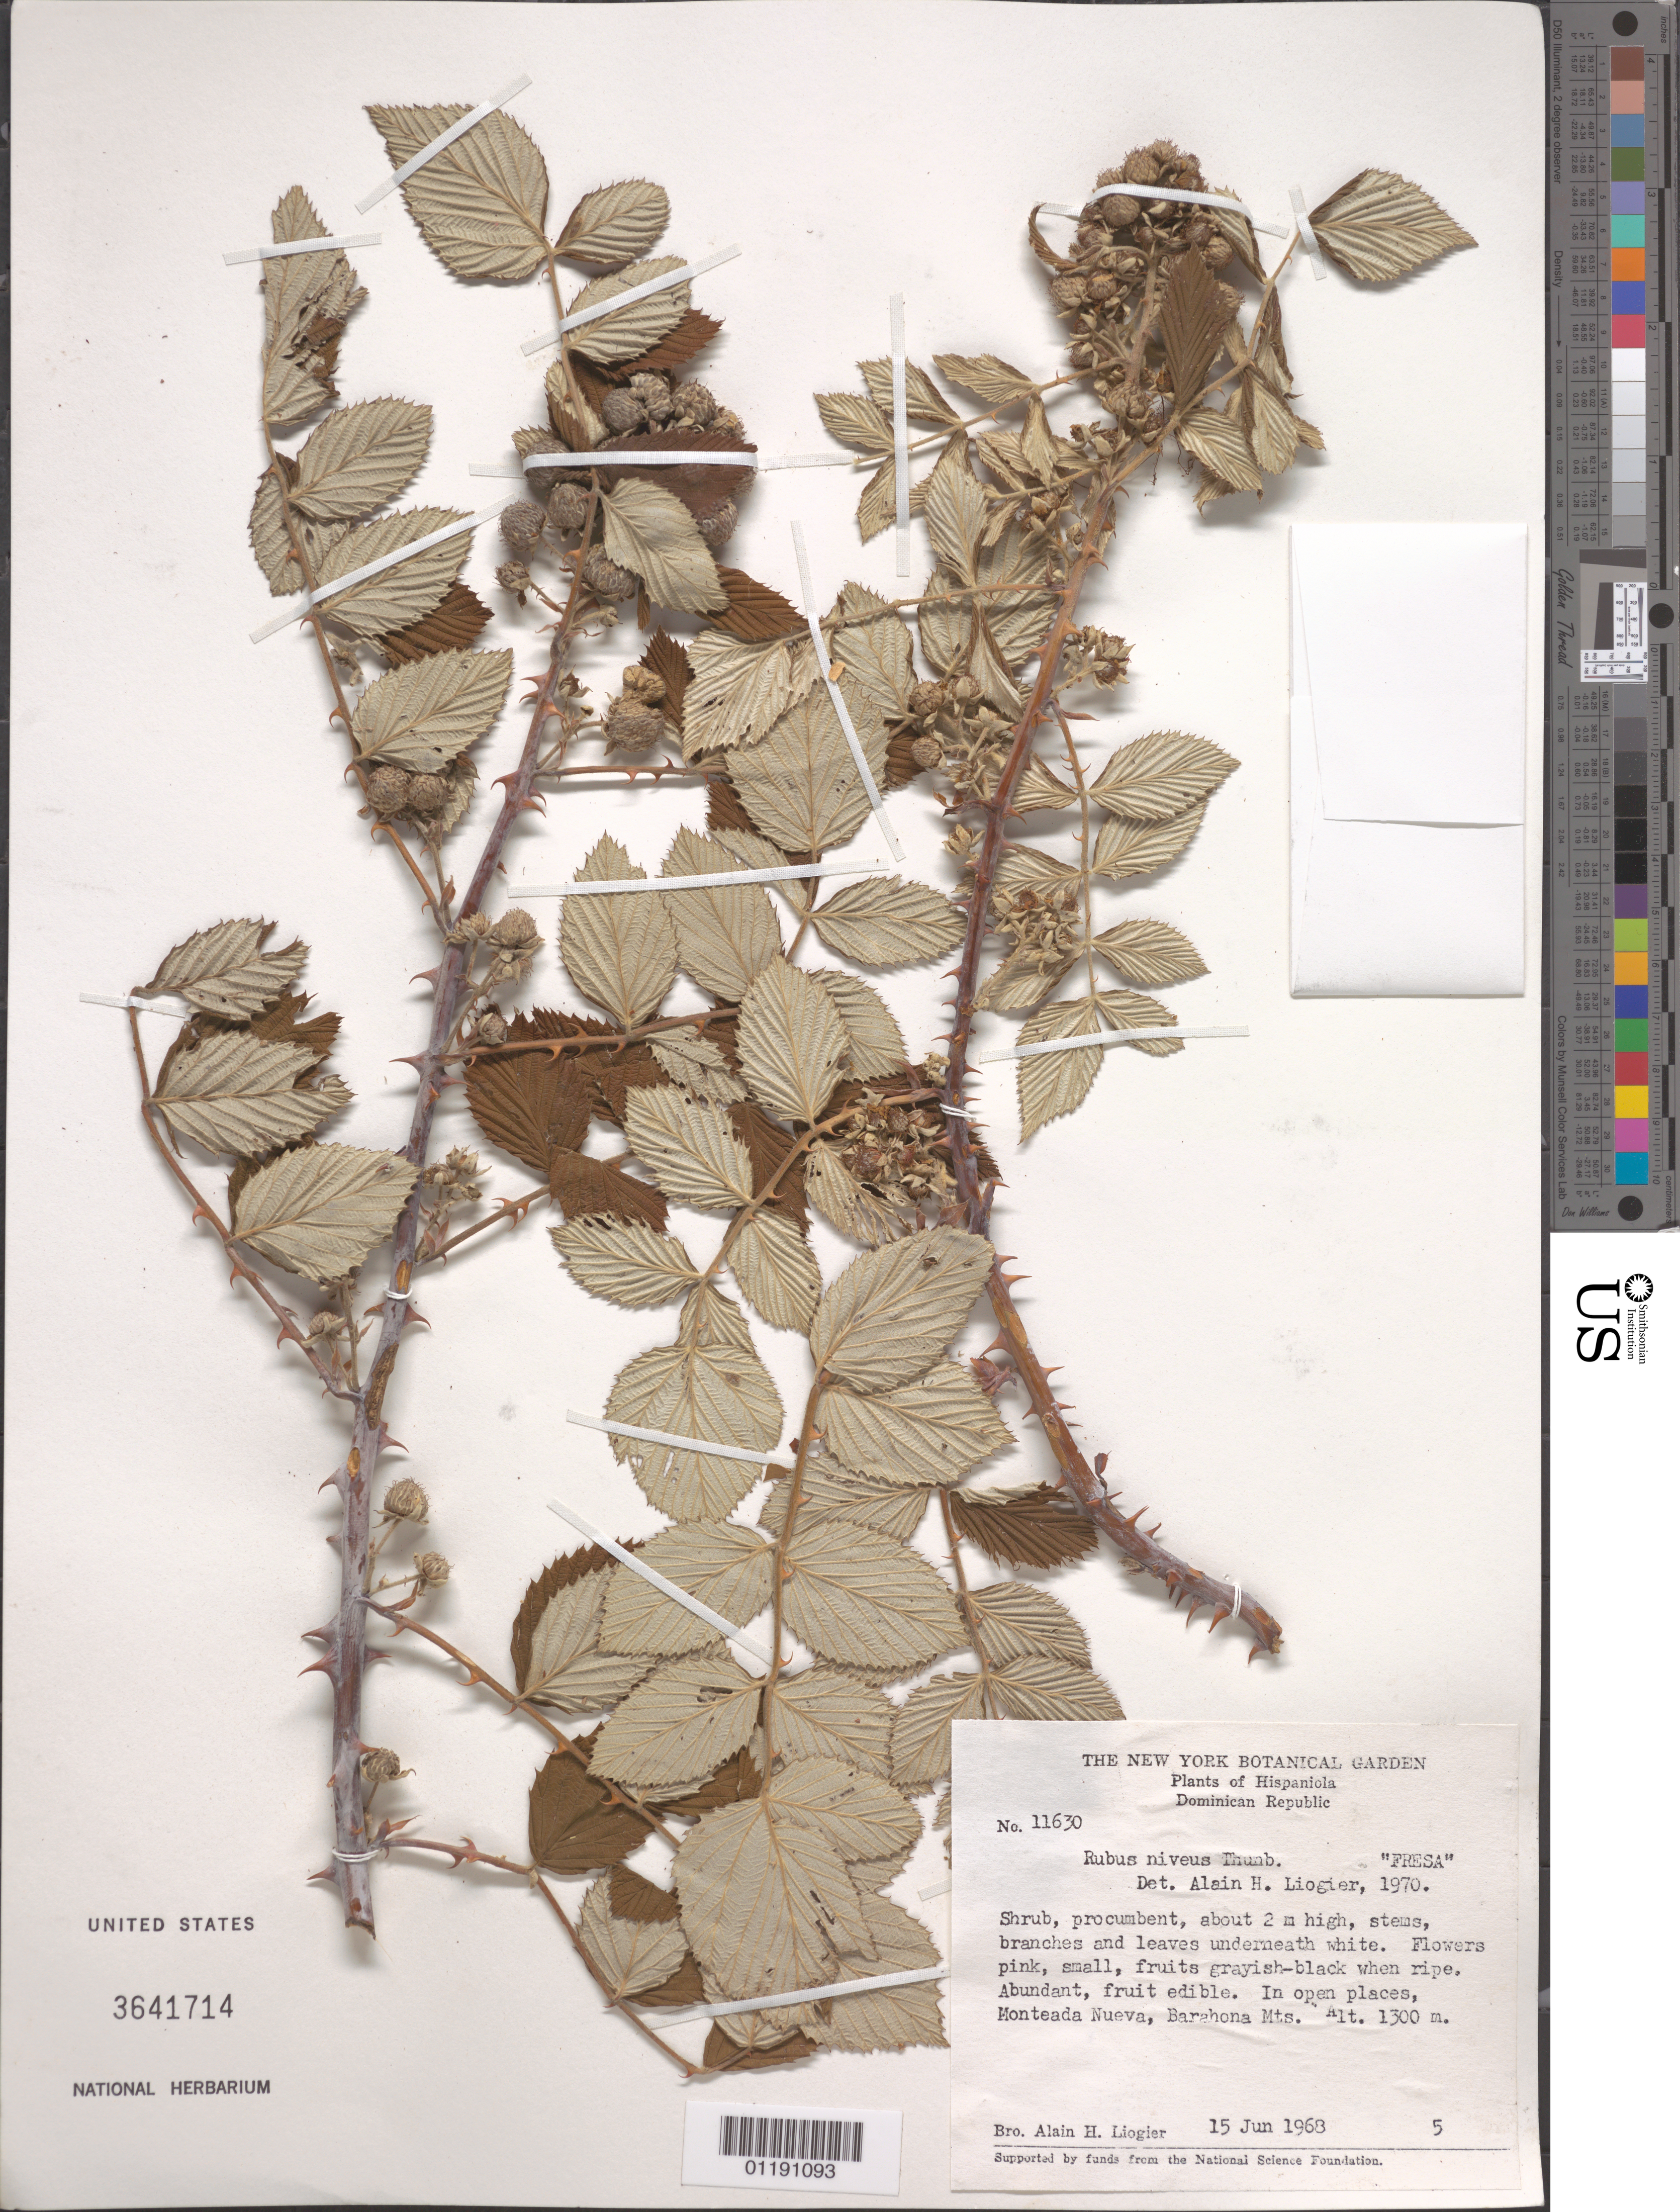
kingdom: Plantae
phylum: Tracheophyta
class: Magnoliopsida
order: Rosales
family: Rosaceae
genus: Rubus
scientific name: Rubus niveus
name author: Thunb.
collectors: A. H. Liogier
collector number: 11630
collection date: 1968-06-15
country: Dominican Republic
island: Hispaniola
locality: In open places Monteada Nueva, Barahona Mts.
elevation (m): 1300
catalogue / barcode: US 3641714